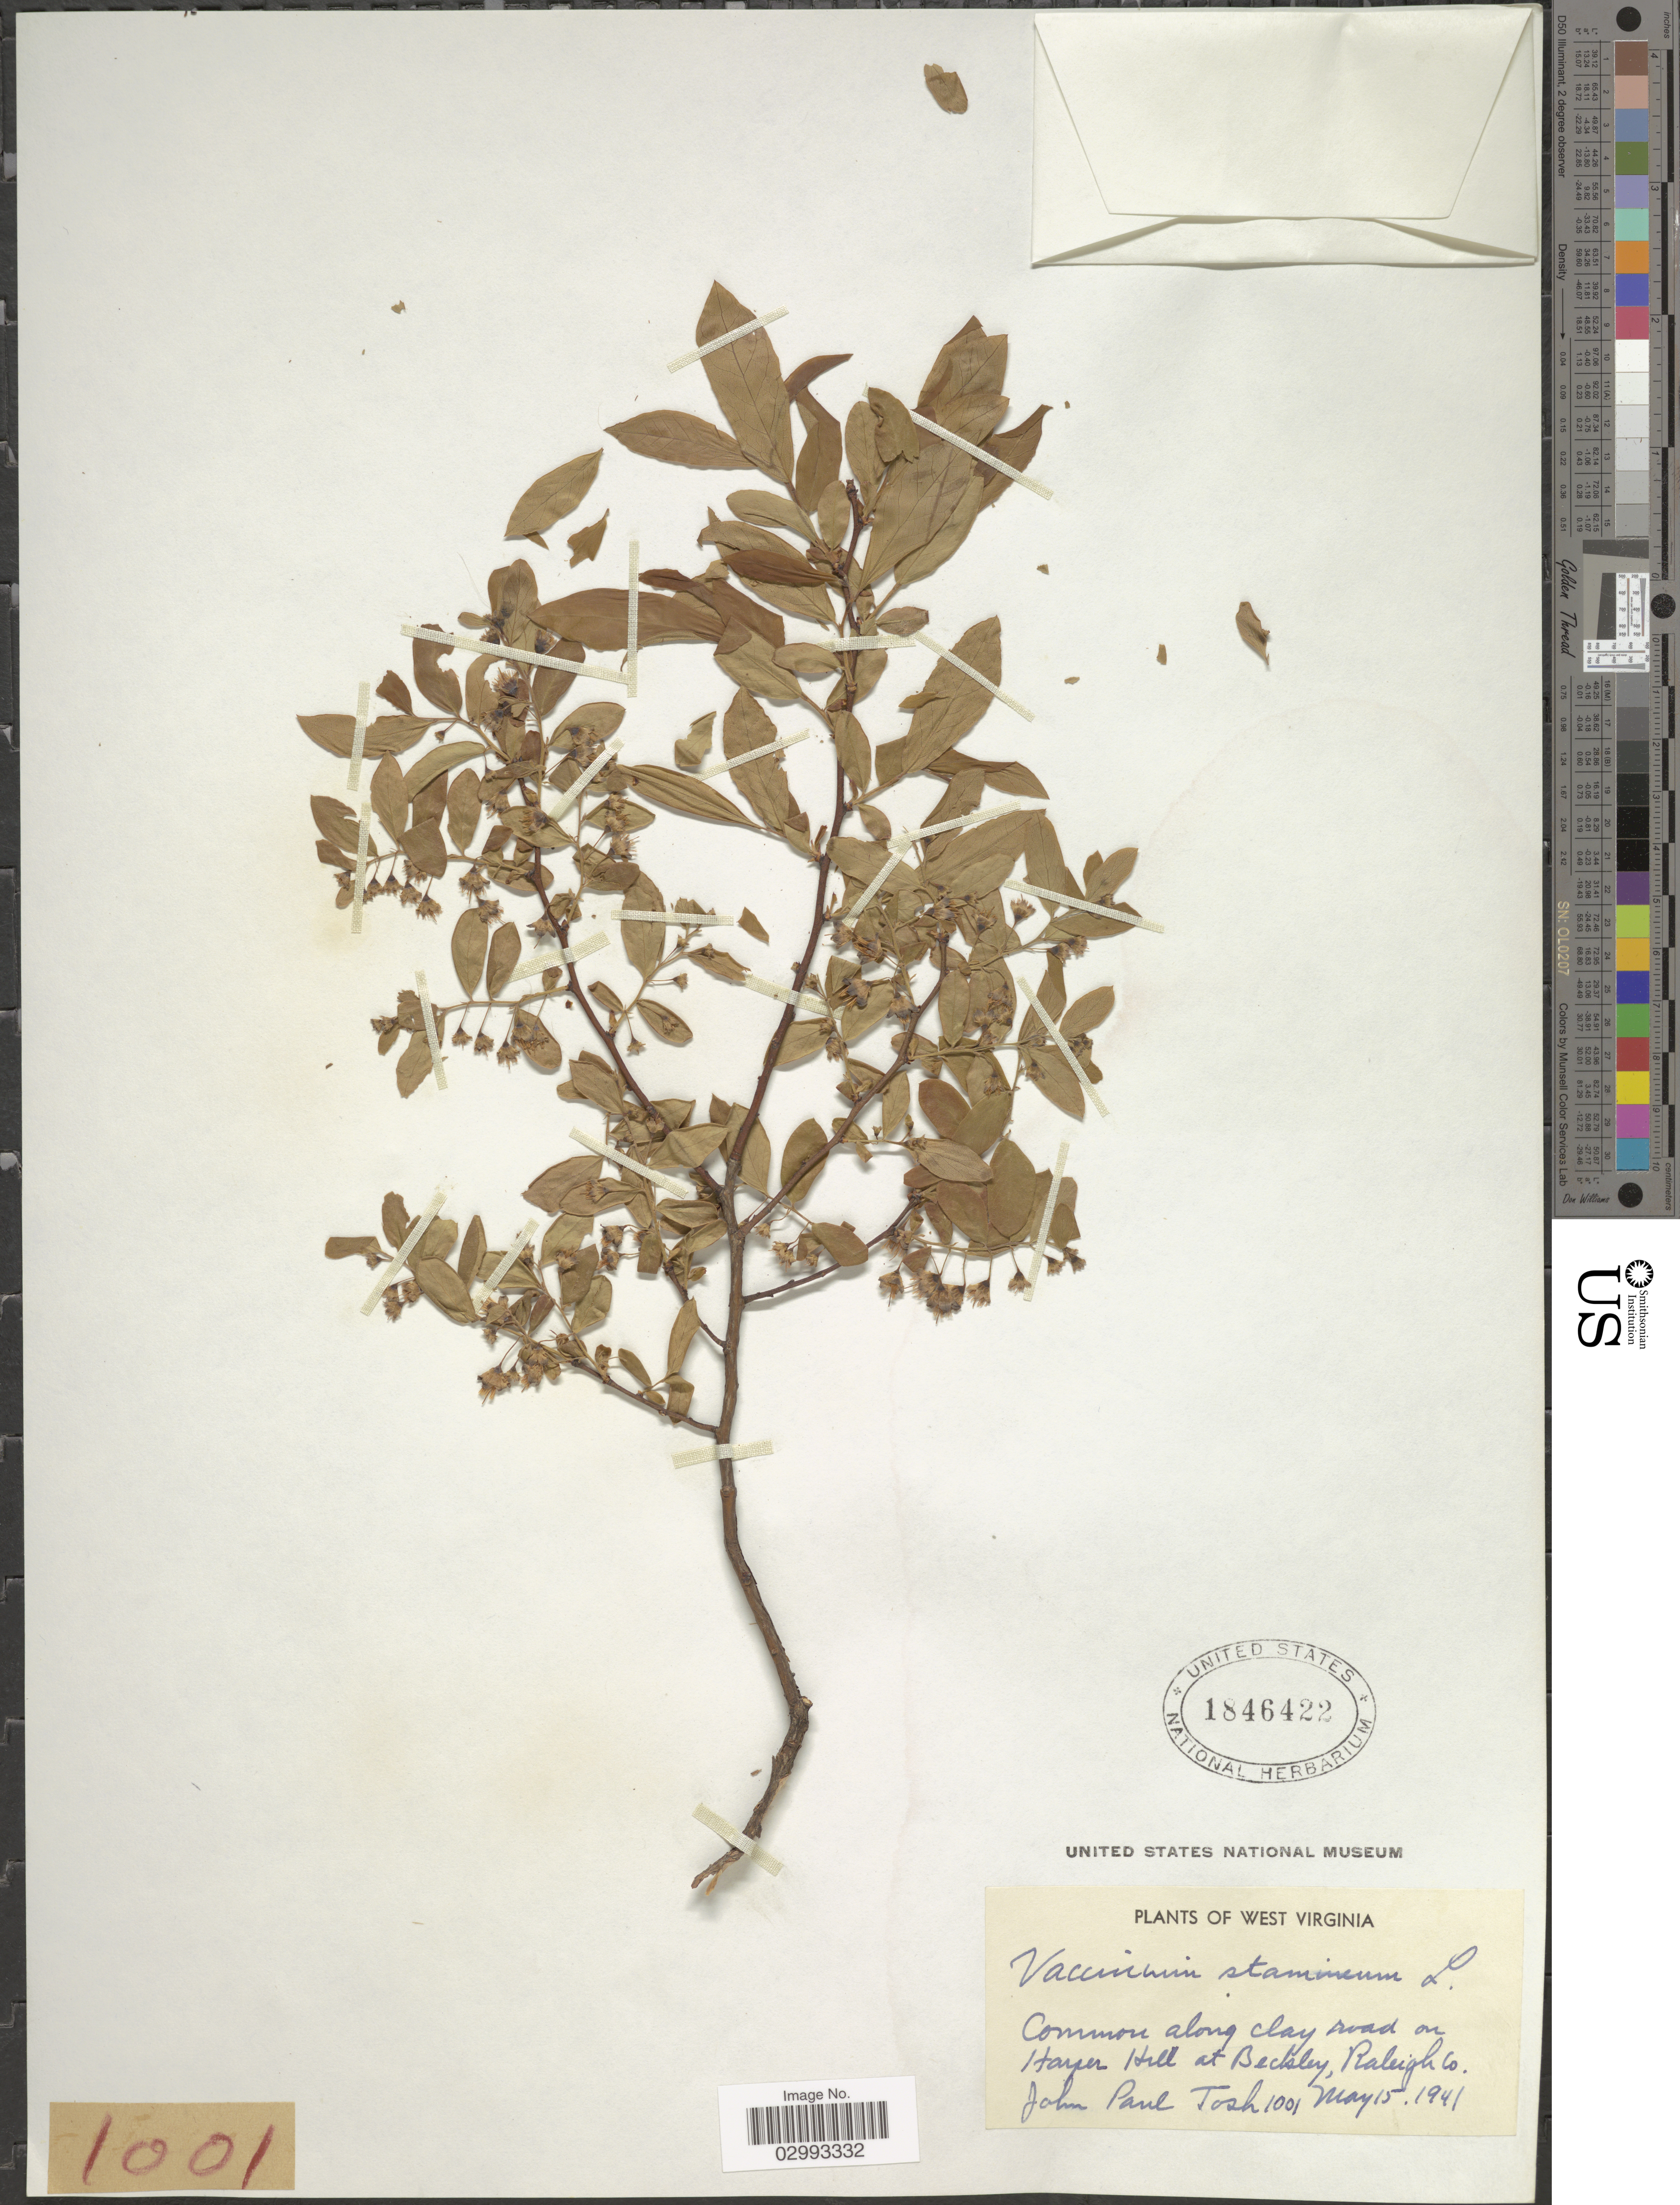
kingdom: Plantae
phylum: Tracheophyta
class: Magnoliopsida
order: Ericales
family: Ericaceae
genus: Polycodium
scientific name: Polycodium stamineum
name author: (L.) Greene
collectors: J. Tosh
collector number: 1001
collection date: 1941-05-15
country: United States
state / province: West Virginia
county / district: Raleigh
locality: Common along clay road on Harper Hill at Beckley, Raleigh Co.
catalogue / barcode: US 1846422